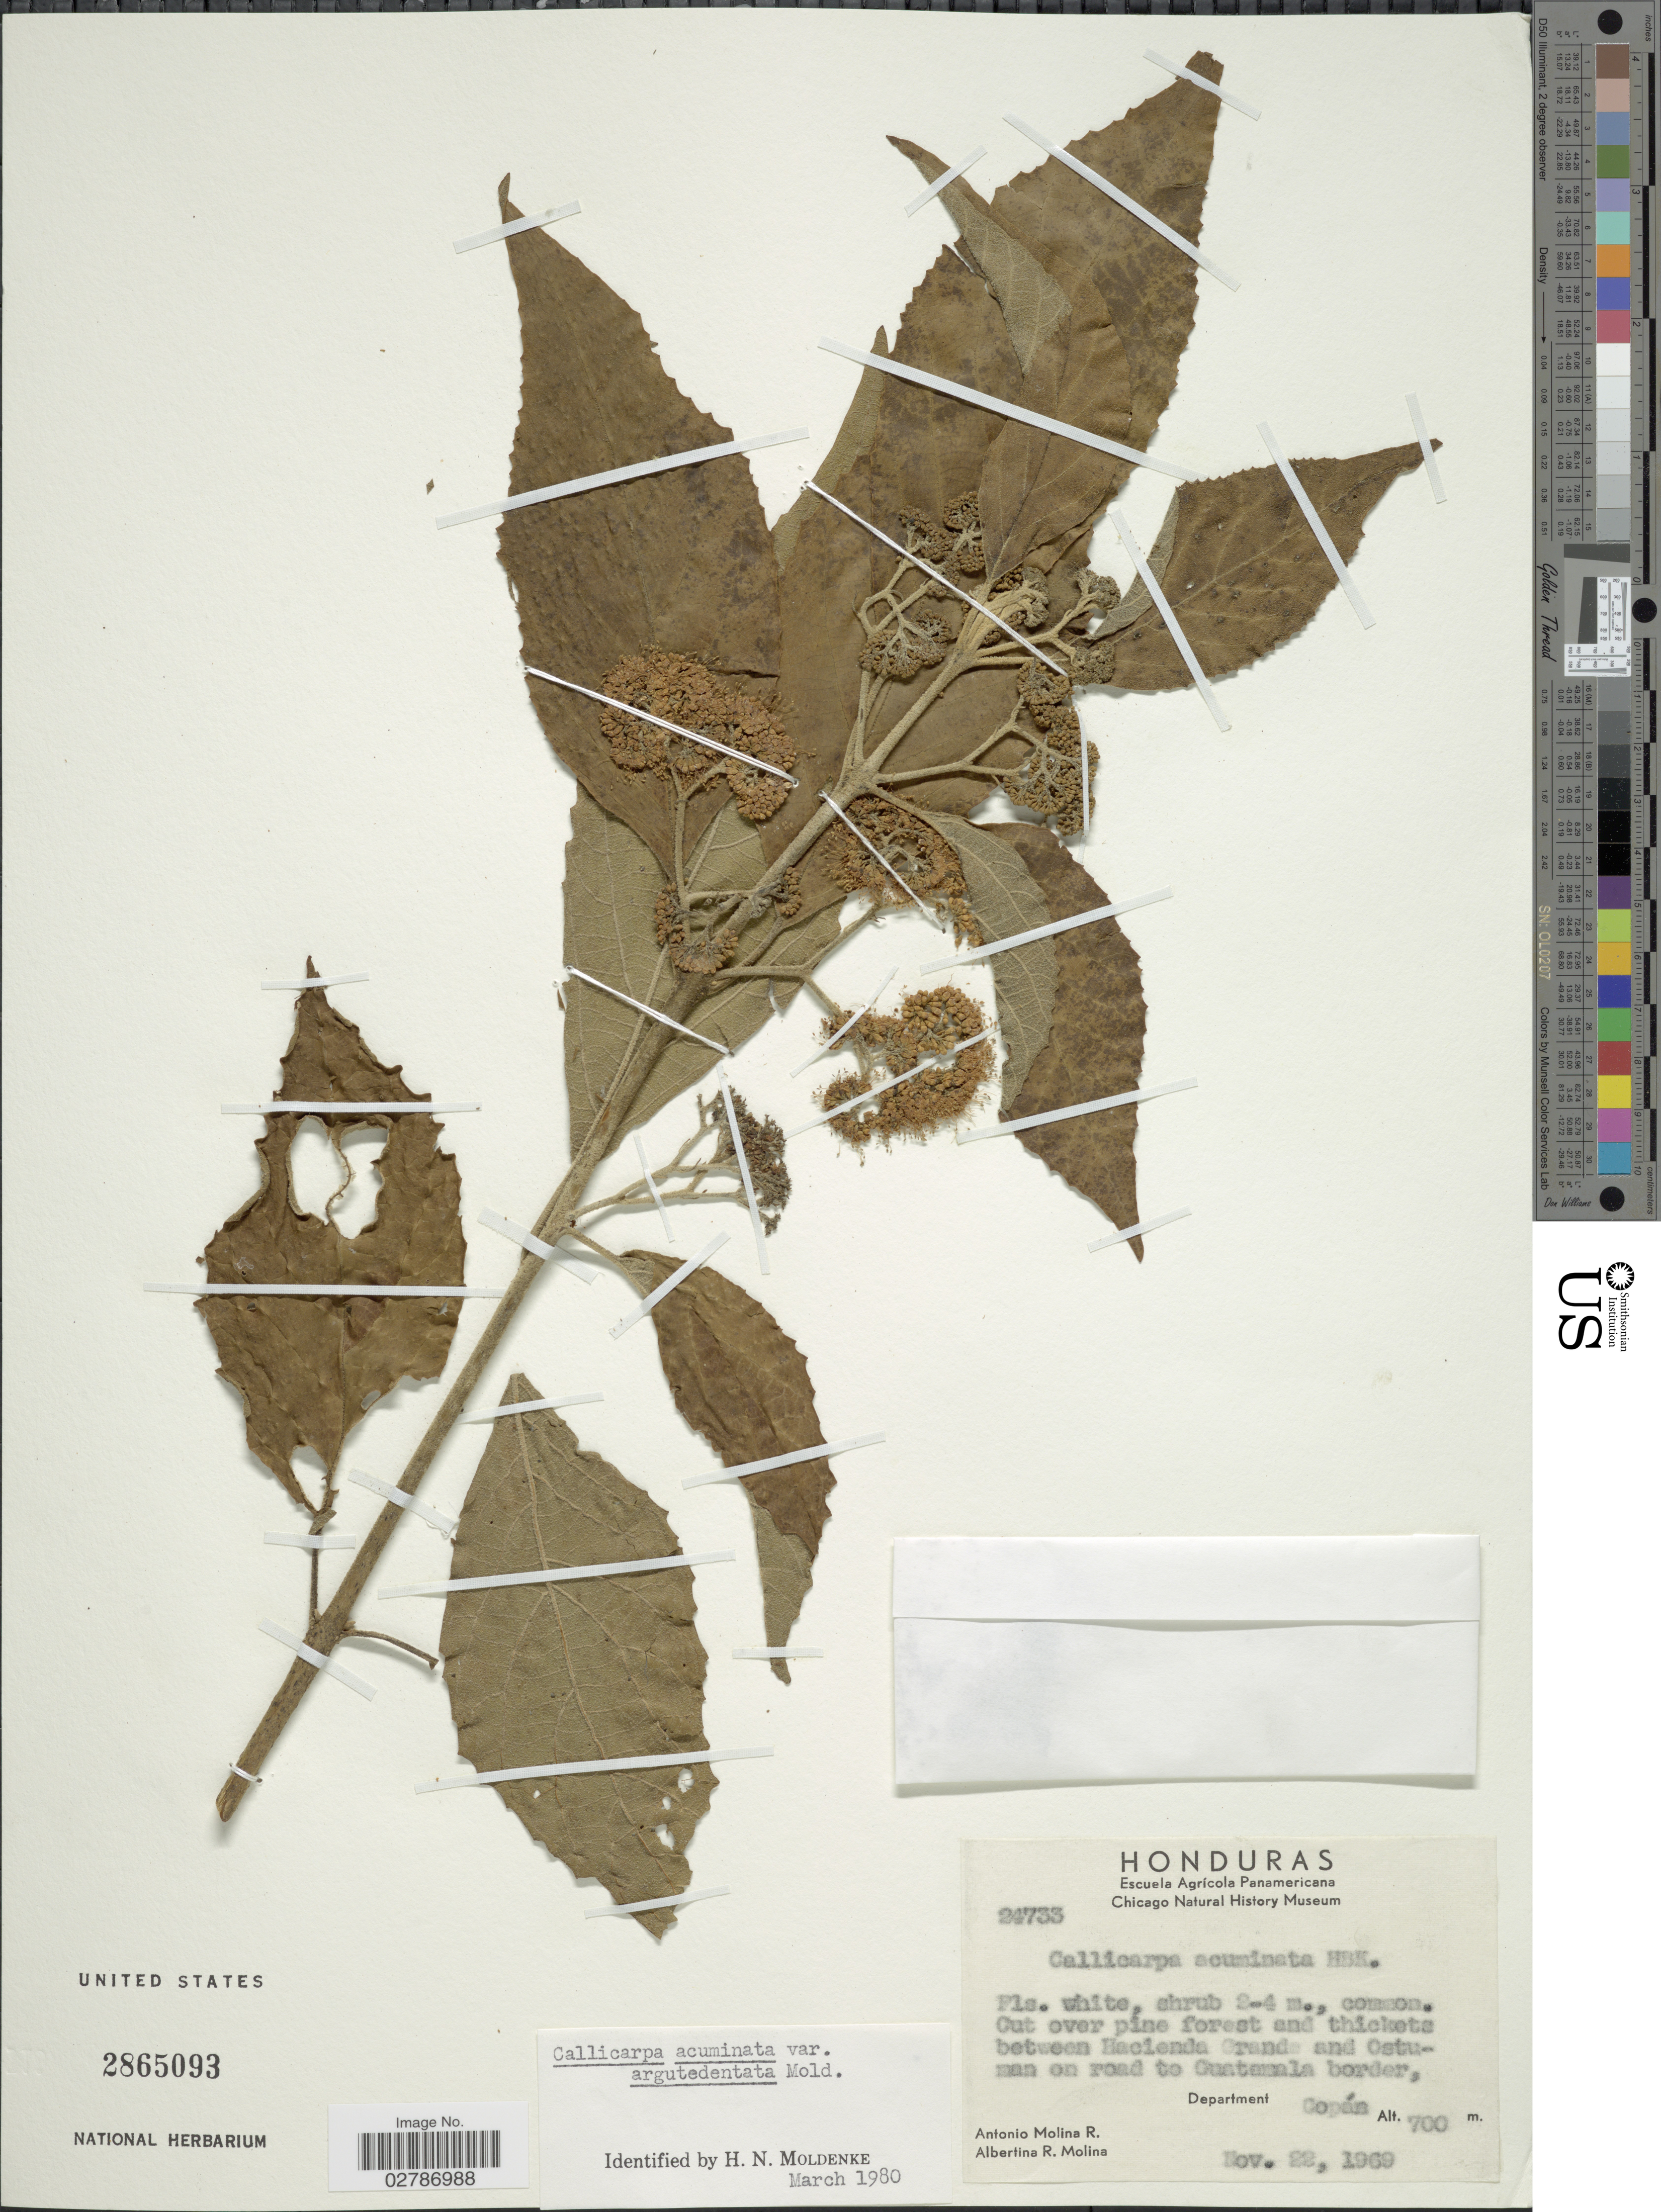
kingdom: Plantae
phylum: Tracheophyta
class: Magnoliopsida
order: Lamiales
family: Lamiaceae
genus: Callicarpa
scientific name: Callicarpa acuminata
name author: Kunth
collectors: A. Molina R. & A. R. Molina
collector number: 24733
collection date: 1969-11-22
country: Honduras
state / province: Copán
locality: Between Hacienda Grande and Ostuman on road to Guatemala border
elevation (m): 700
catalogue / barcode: US 2865093